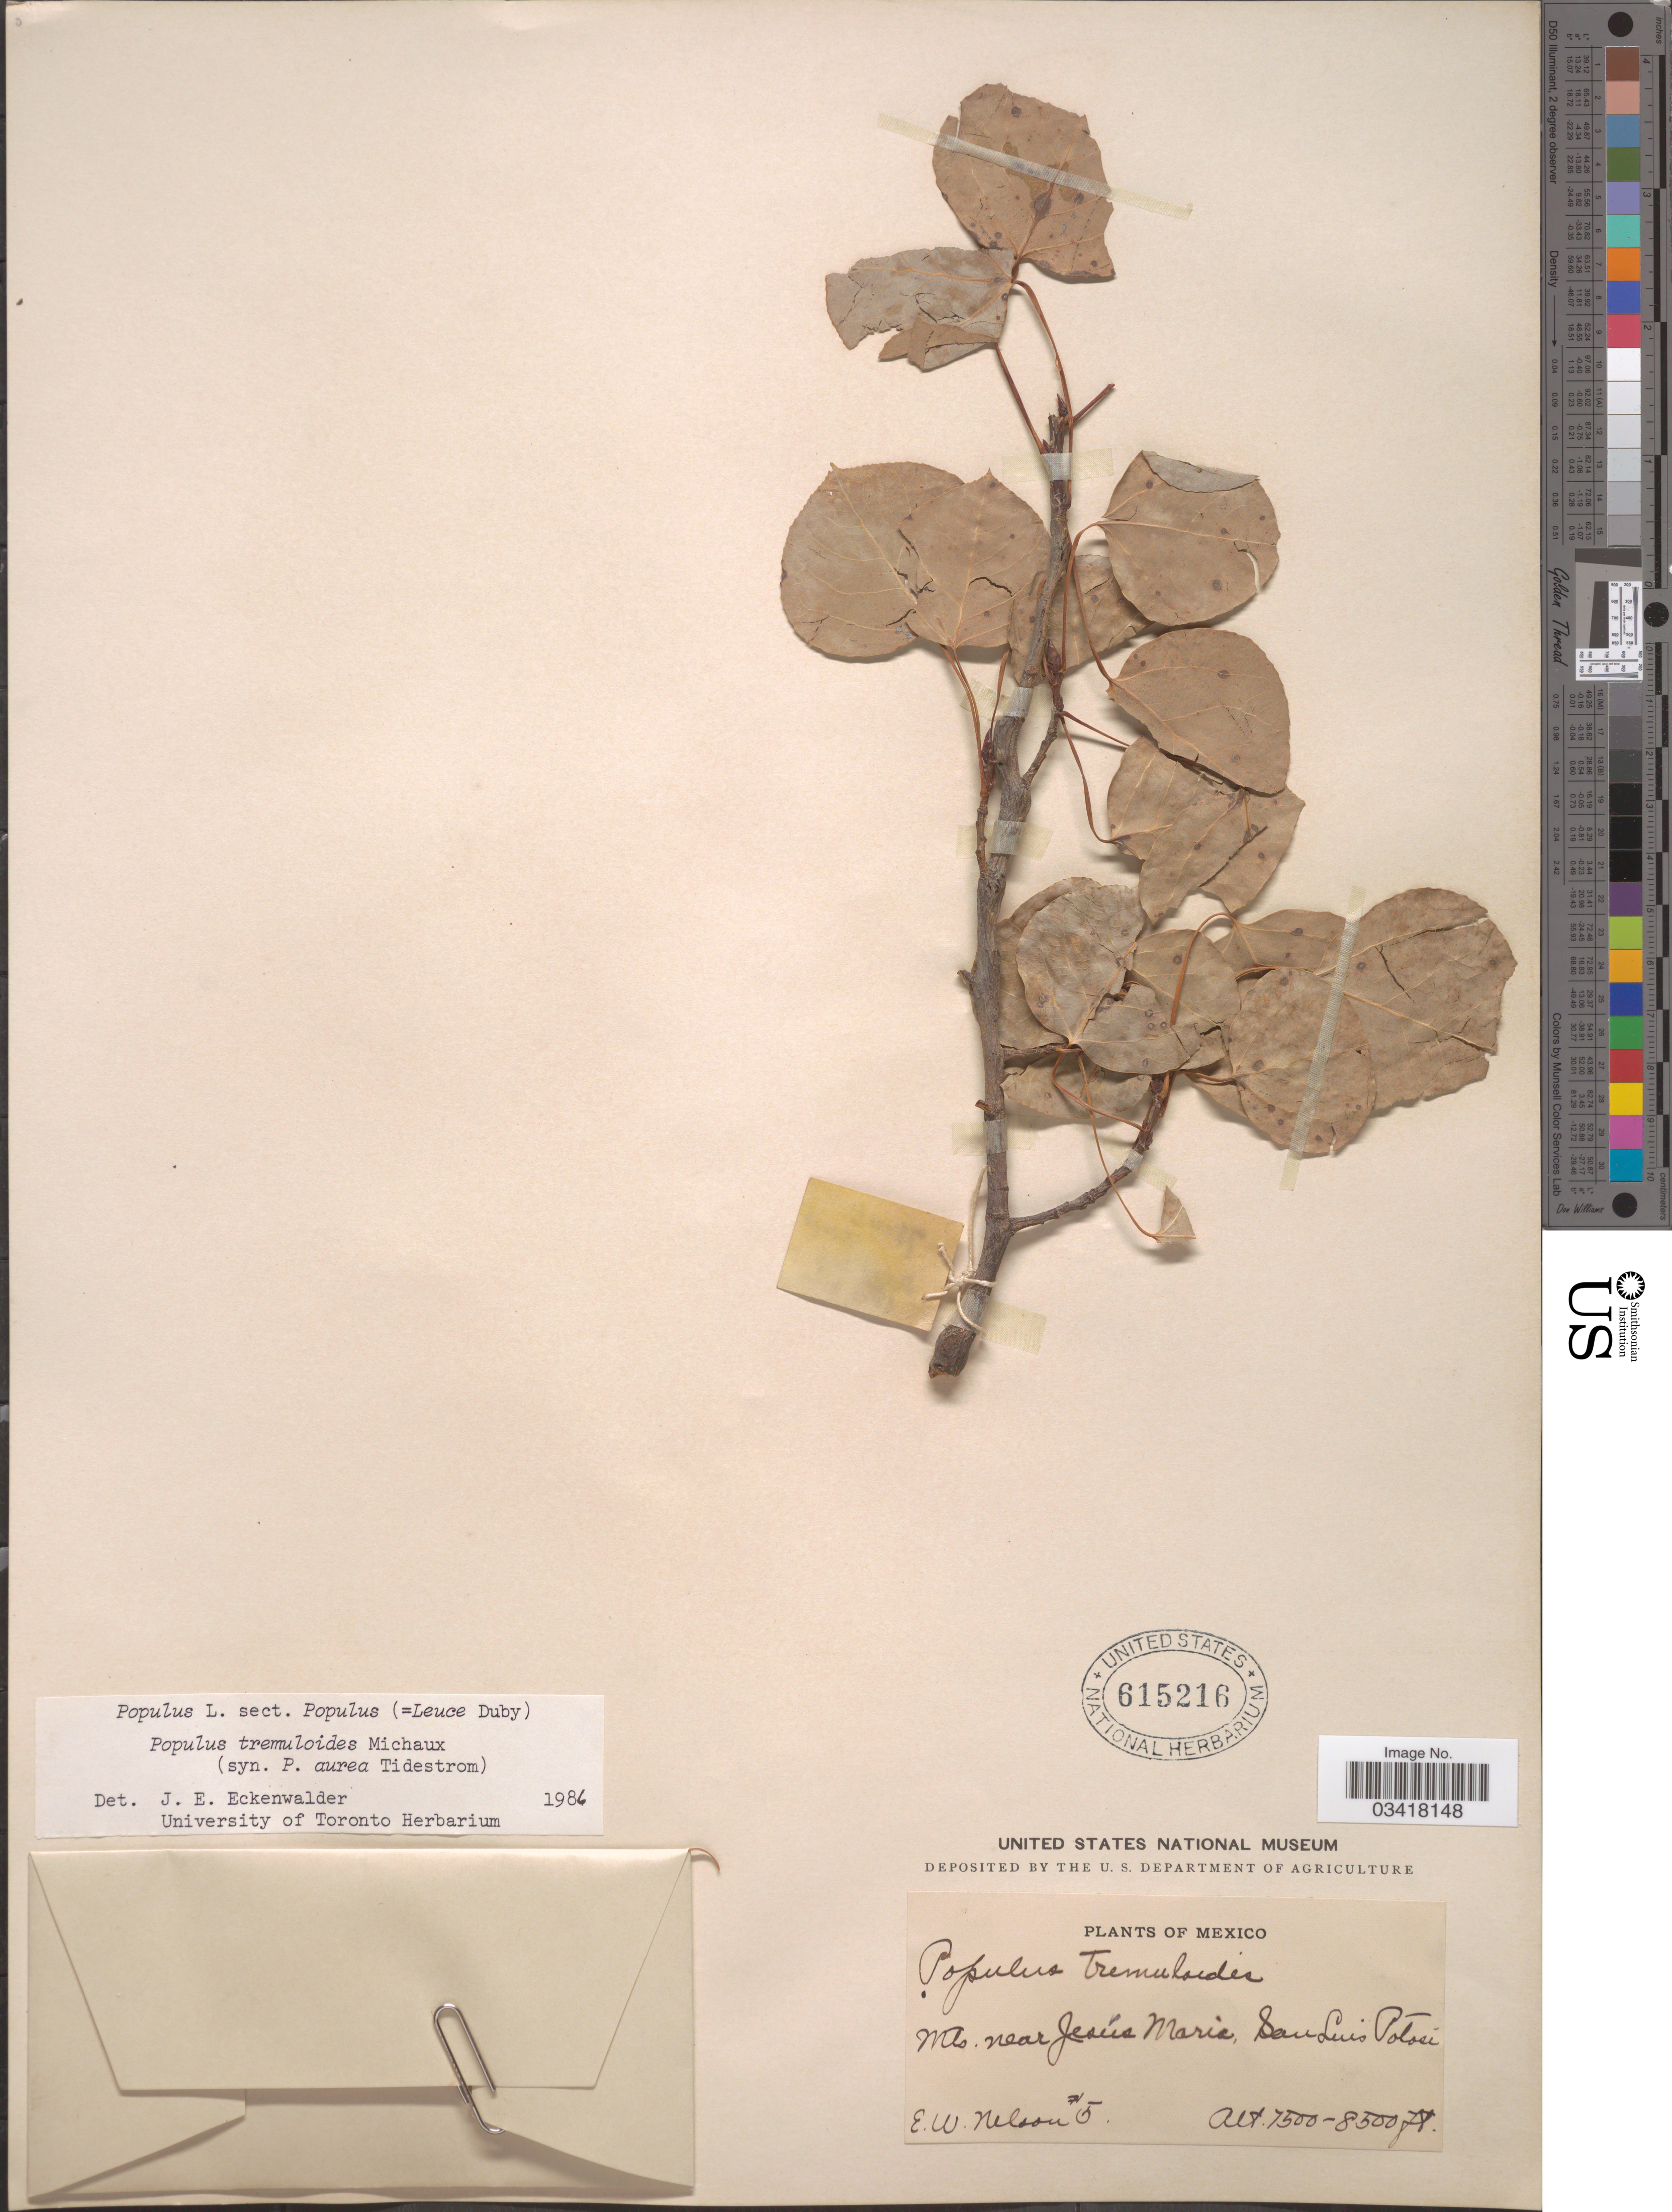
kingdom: Plantae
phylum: Tracheophyta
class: Magnoliopsida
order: Malpighiales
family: Salicaceae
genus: Populus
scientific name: Populus tremuloides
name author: Michx.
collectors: E. W. Nelson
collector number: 5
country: Mexico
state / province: San Luis Potosí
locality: Mts. near Jesús Maria.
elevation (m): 2286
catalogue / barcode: US 615216